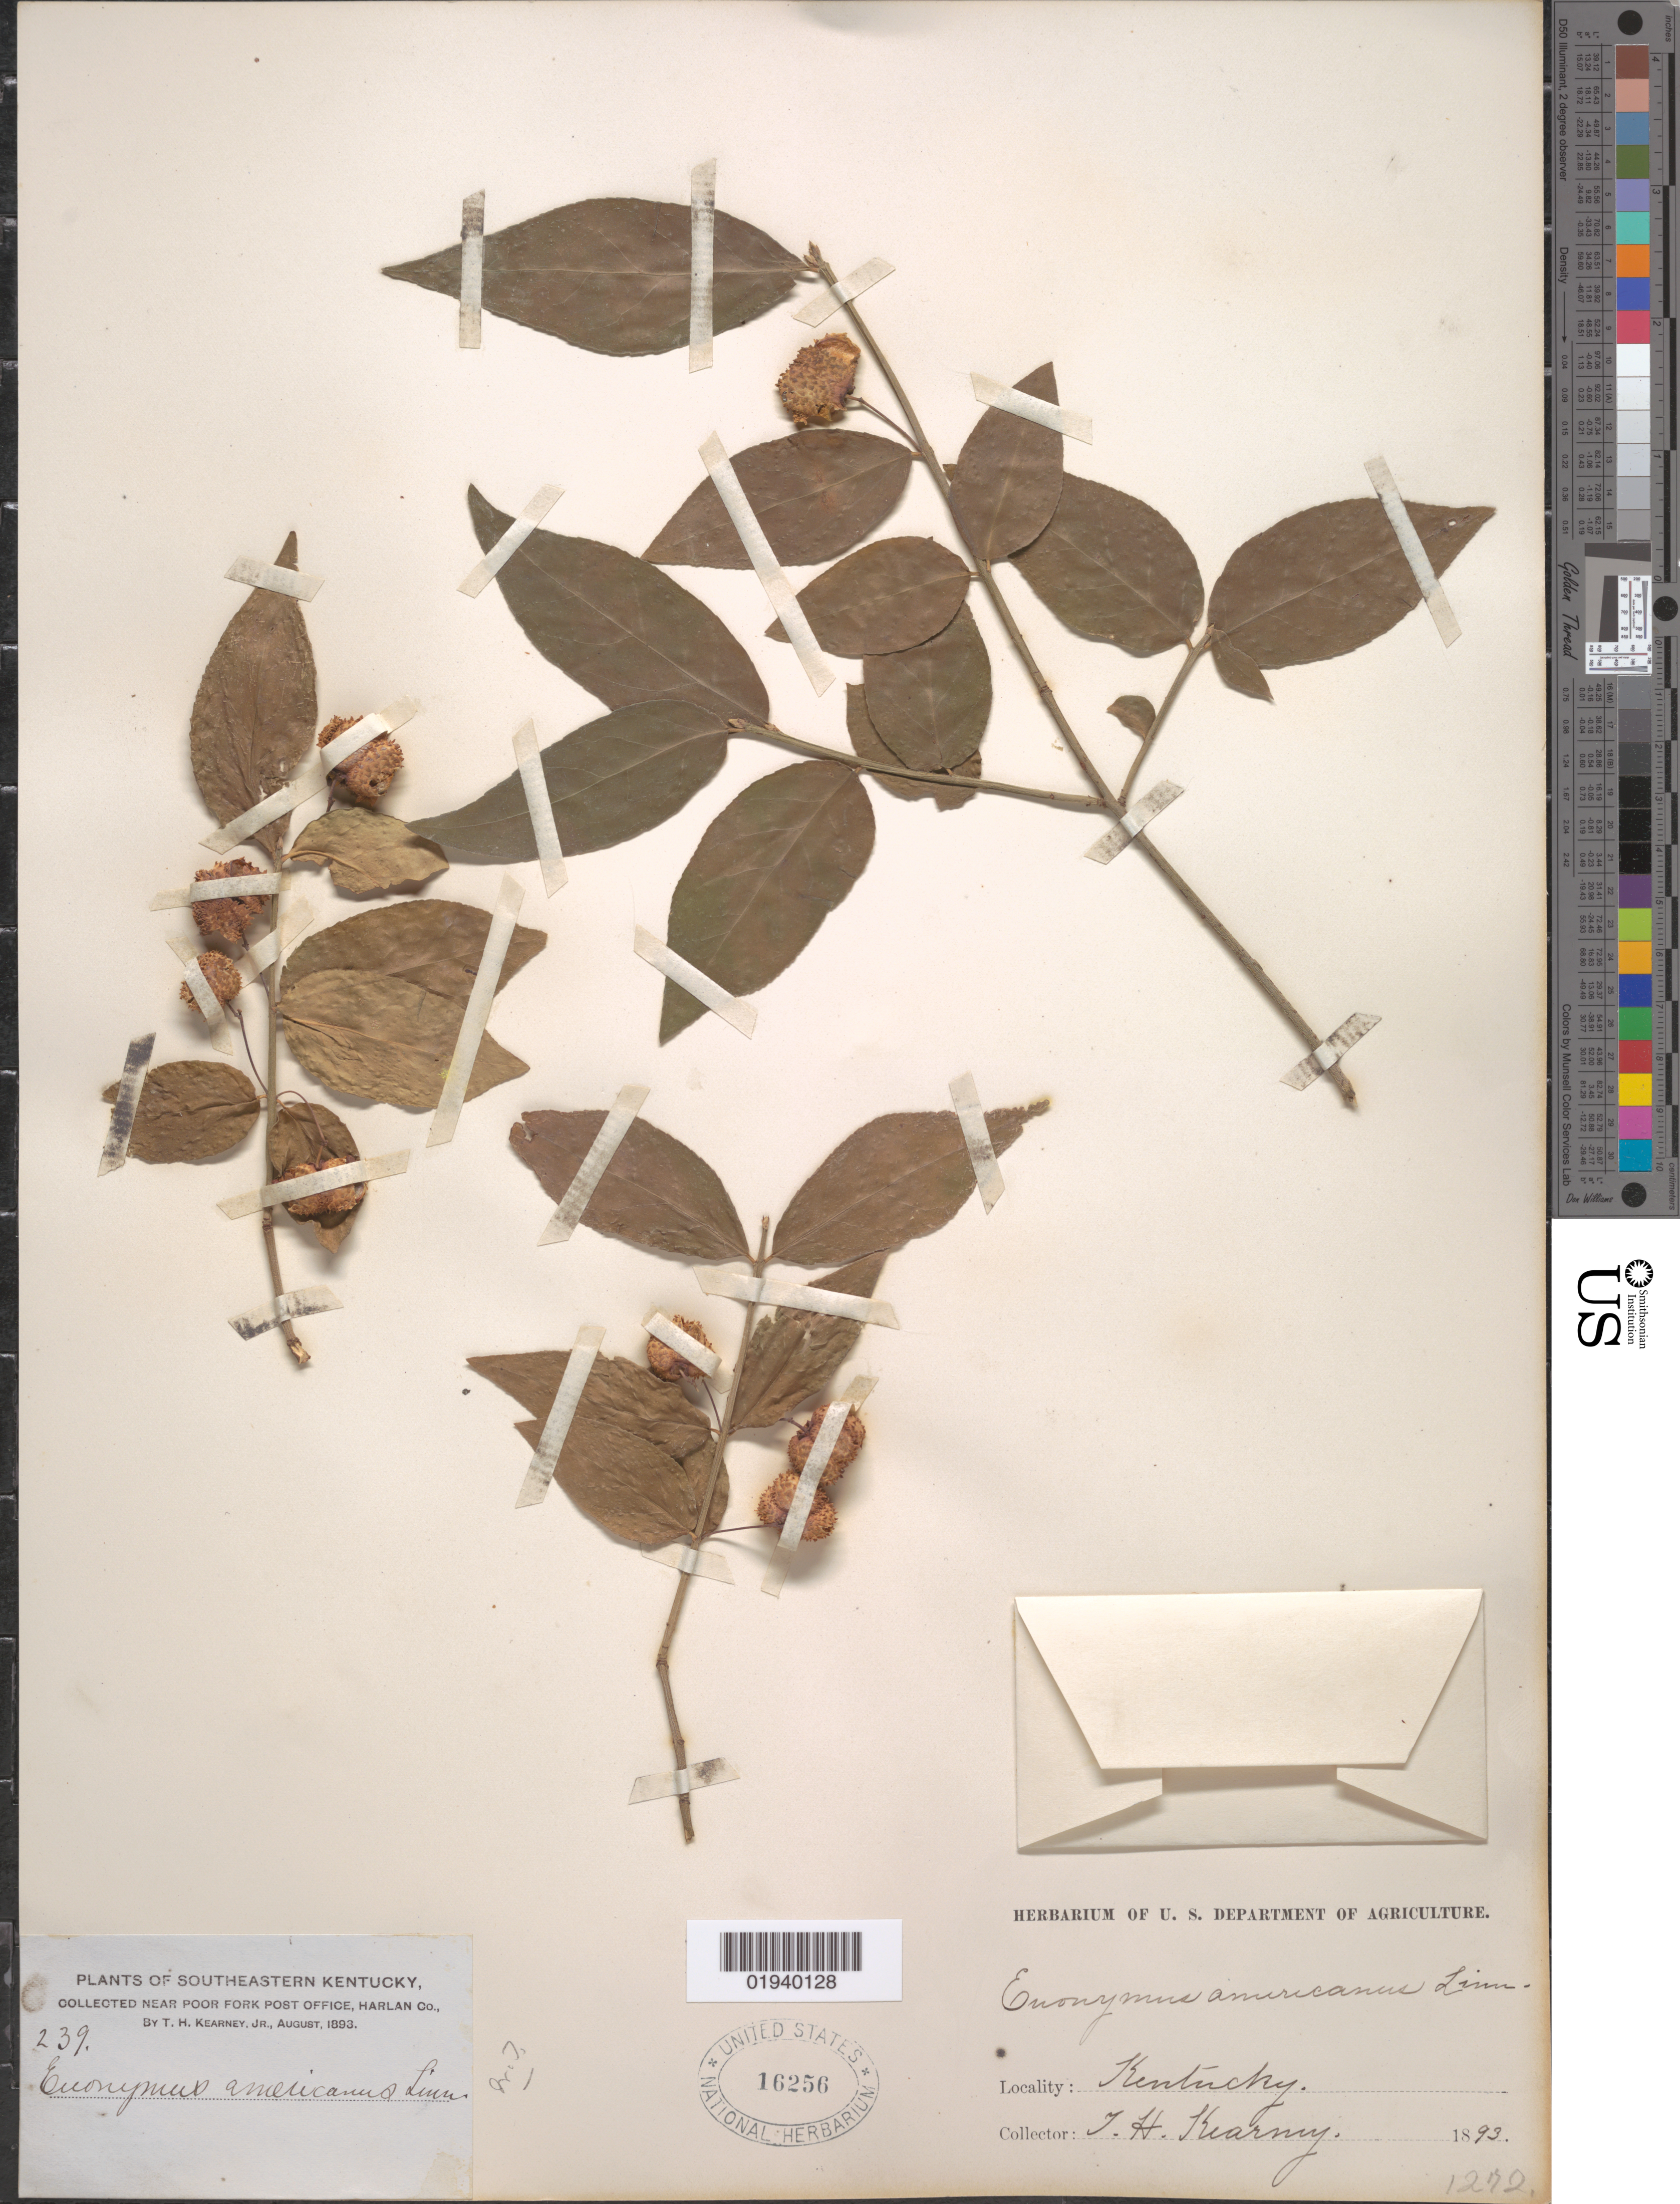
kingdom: Plantae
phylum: Tracheophyta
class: Magnoliopsida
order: Celastrales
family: Celastraceae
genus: Euonymus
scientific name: Euonymus americanus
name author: L.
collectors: T. H. Kearney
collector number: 239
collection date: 1893-08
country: United States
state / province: Kentucky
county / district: Harlan County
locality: Poor Fork Post Office [Cumberland], near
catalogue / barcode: US 16256